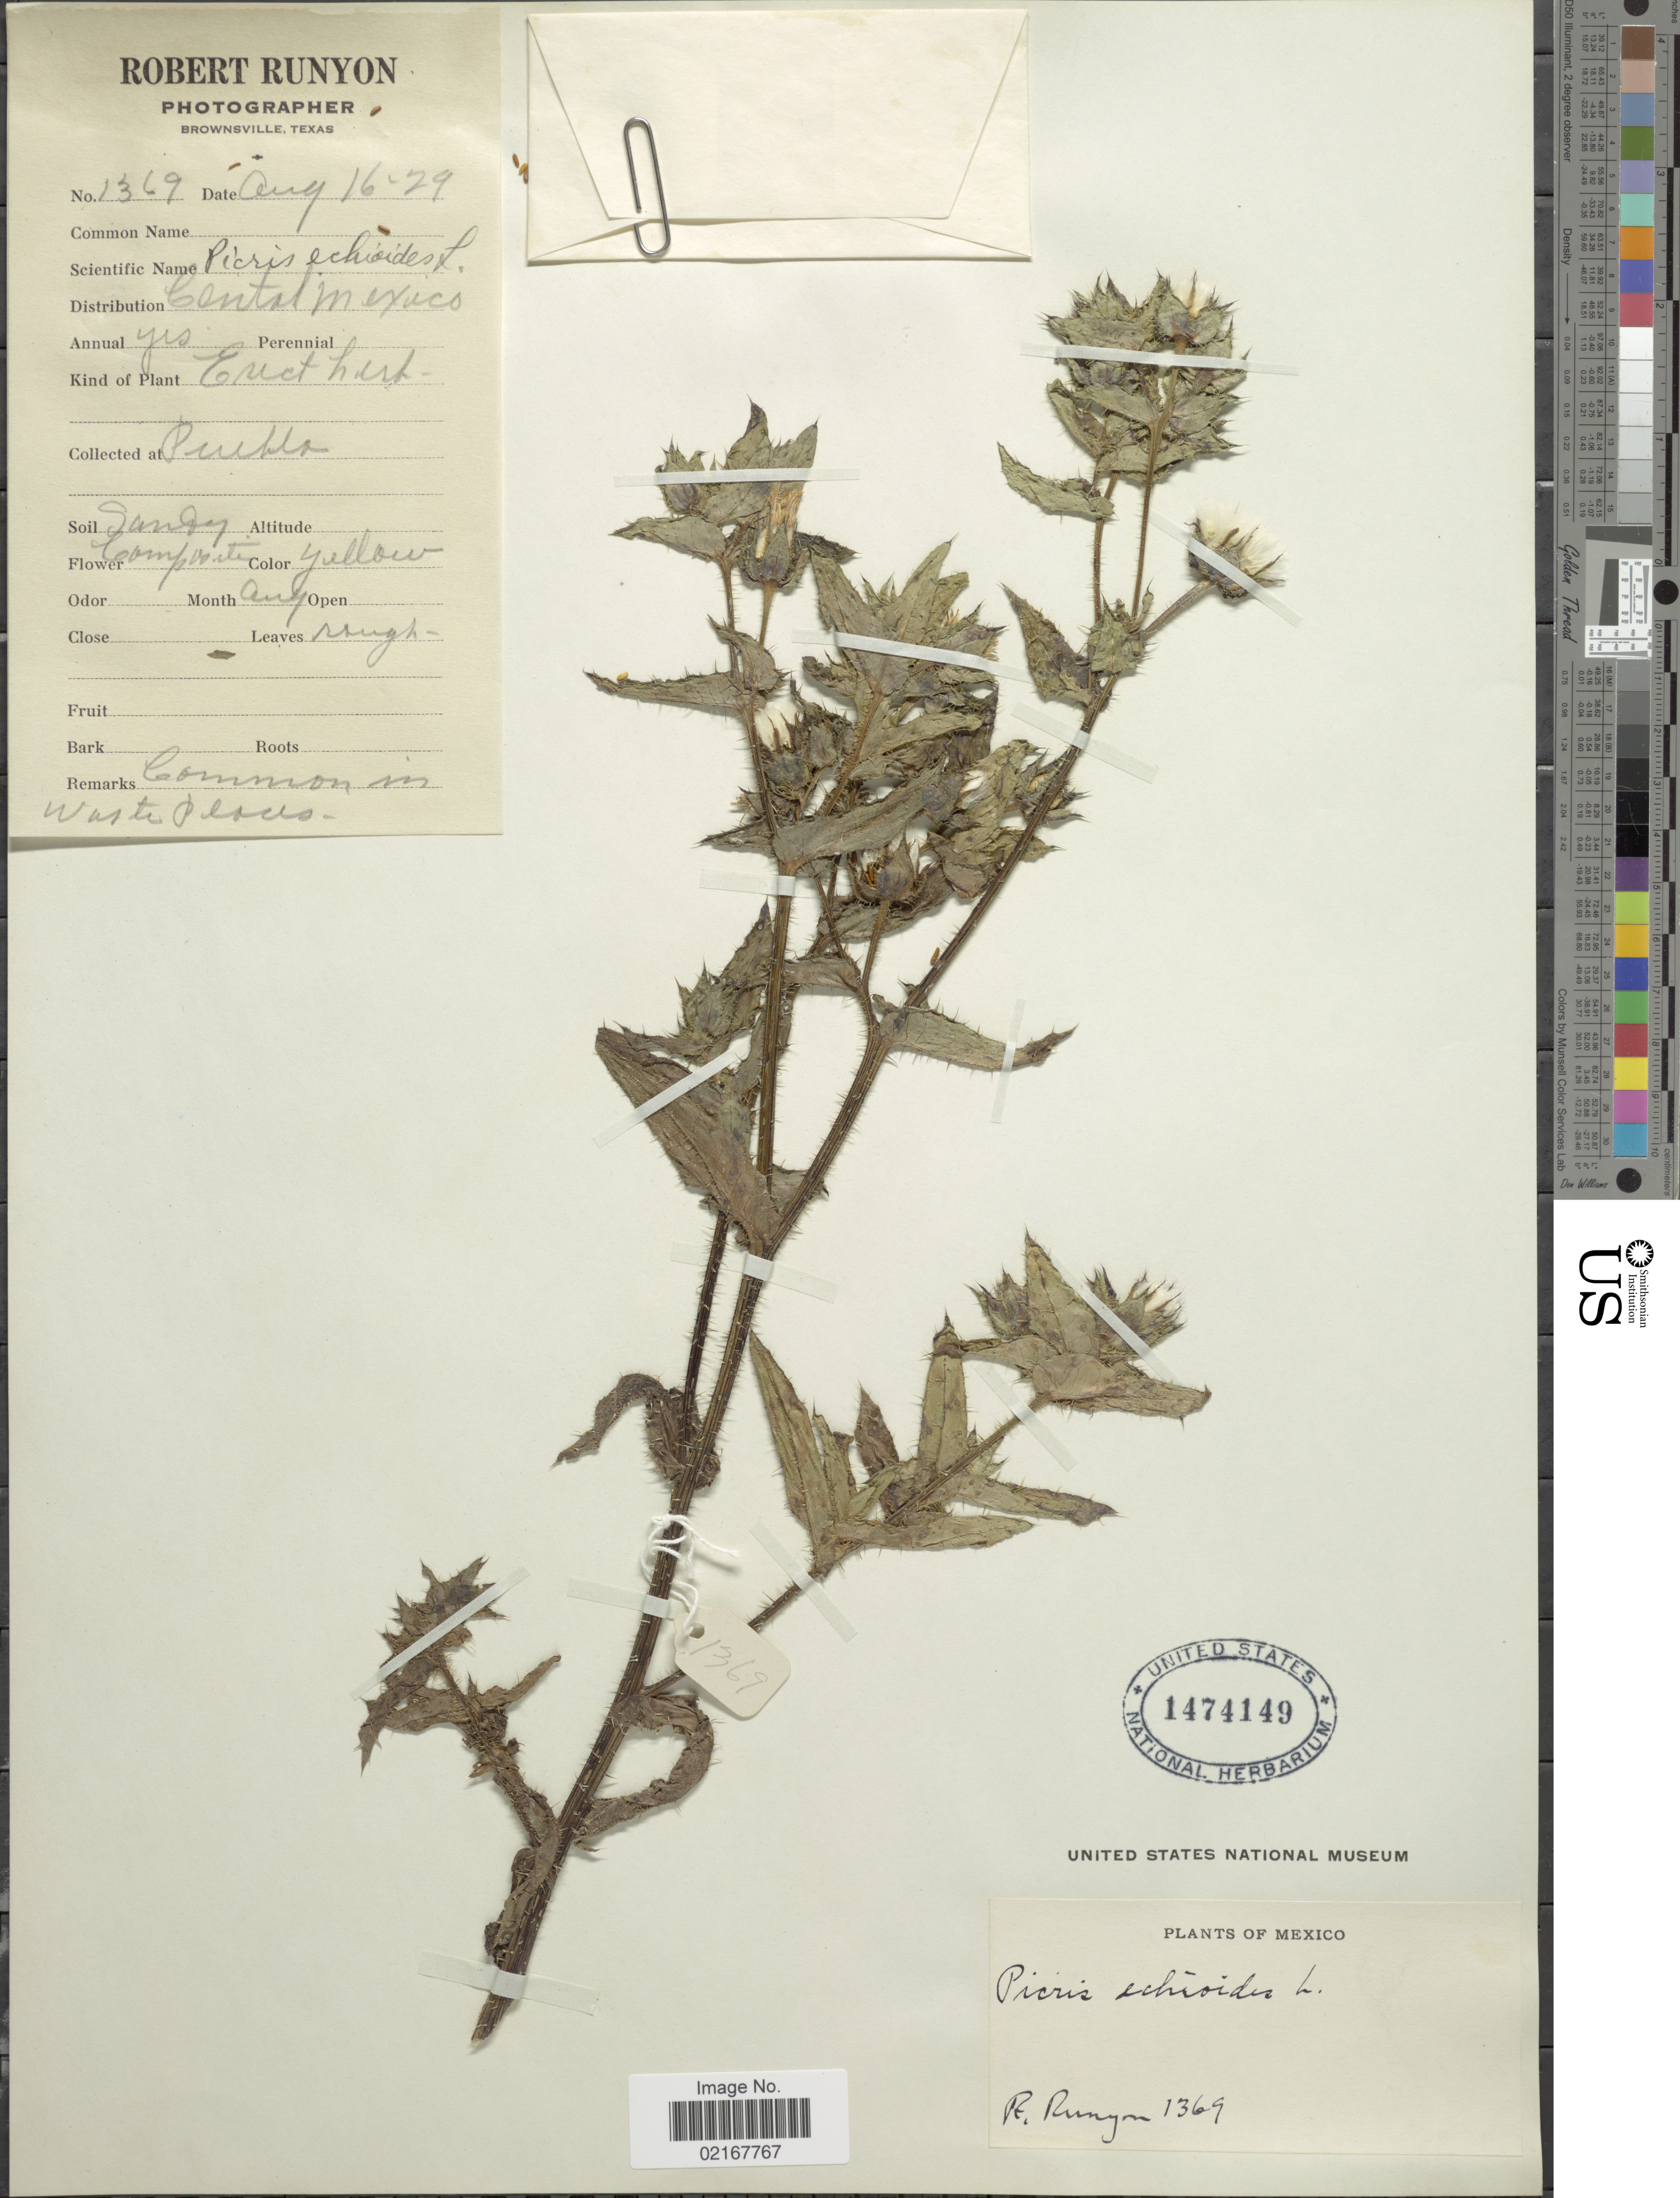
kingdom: Plantae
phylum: Tracheophyta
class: Magnoliopsida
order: Asterales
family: Asteraceae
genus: Helminthotheca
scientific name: Helminthotheca echioides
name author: (L.) Holub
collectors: R. Runyon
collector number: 1369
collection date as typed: Transcribed d/m/y: 16/8/29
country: Mexico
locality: Puebla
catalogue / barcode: US 1474149